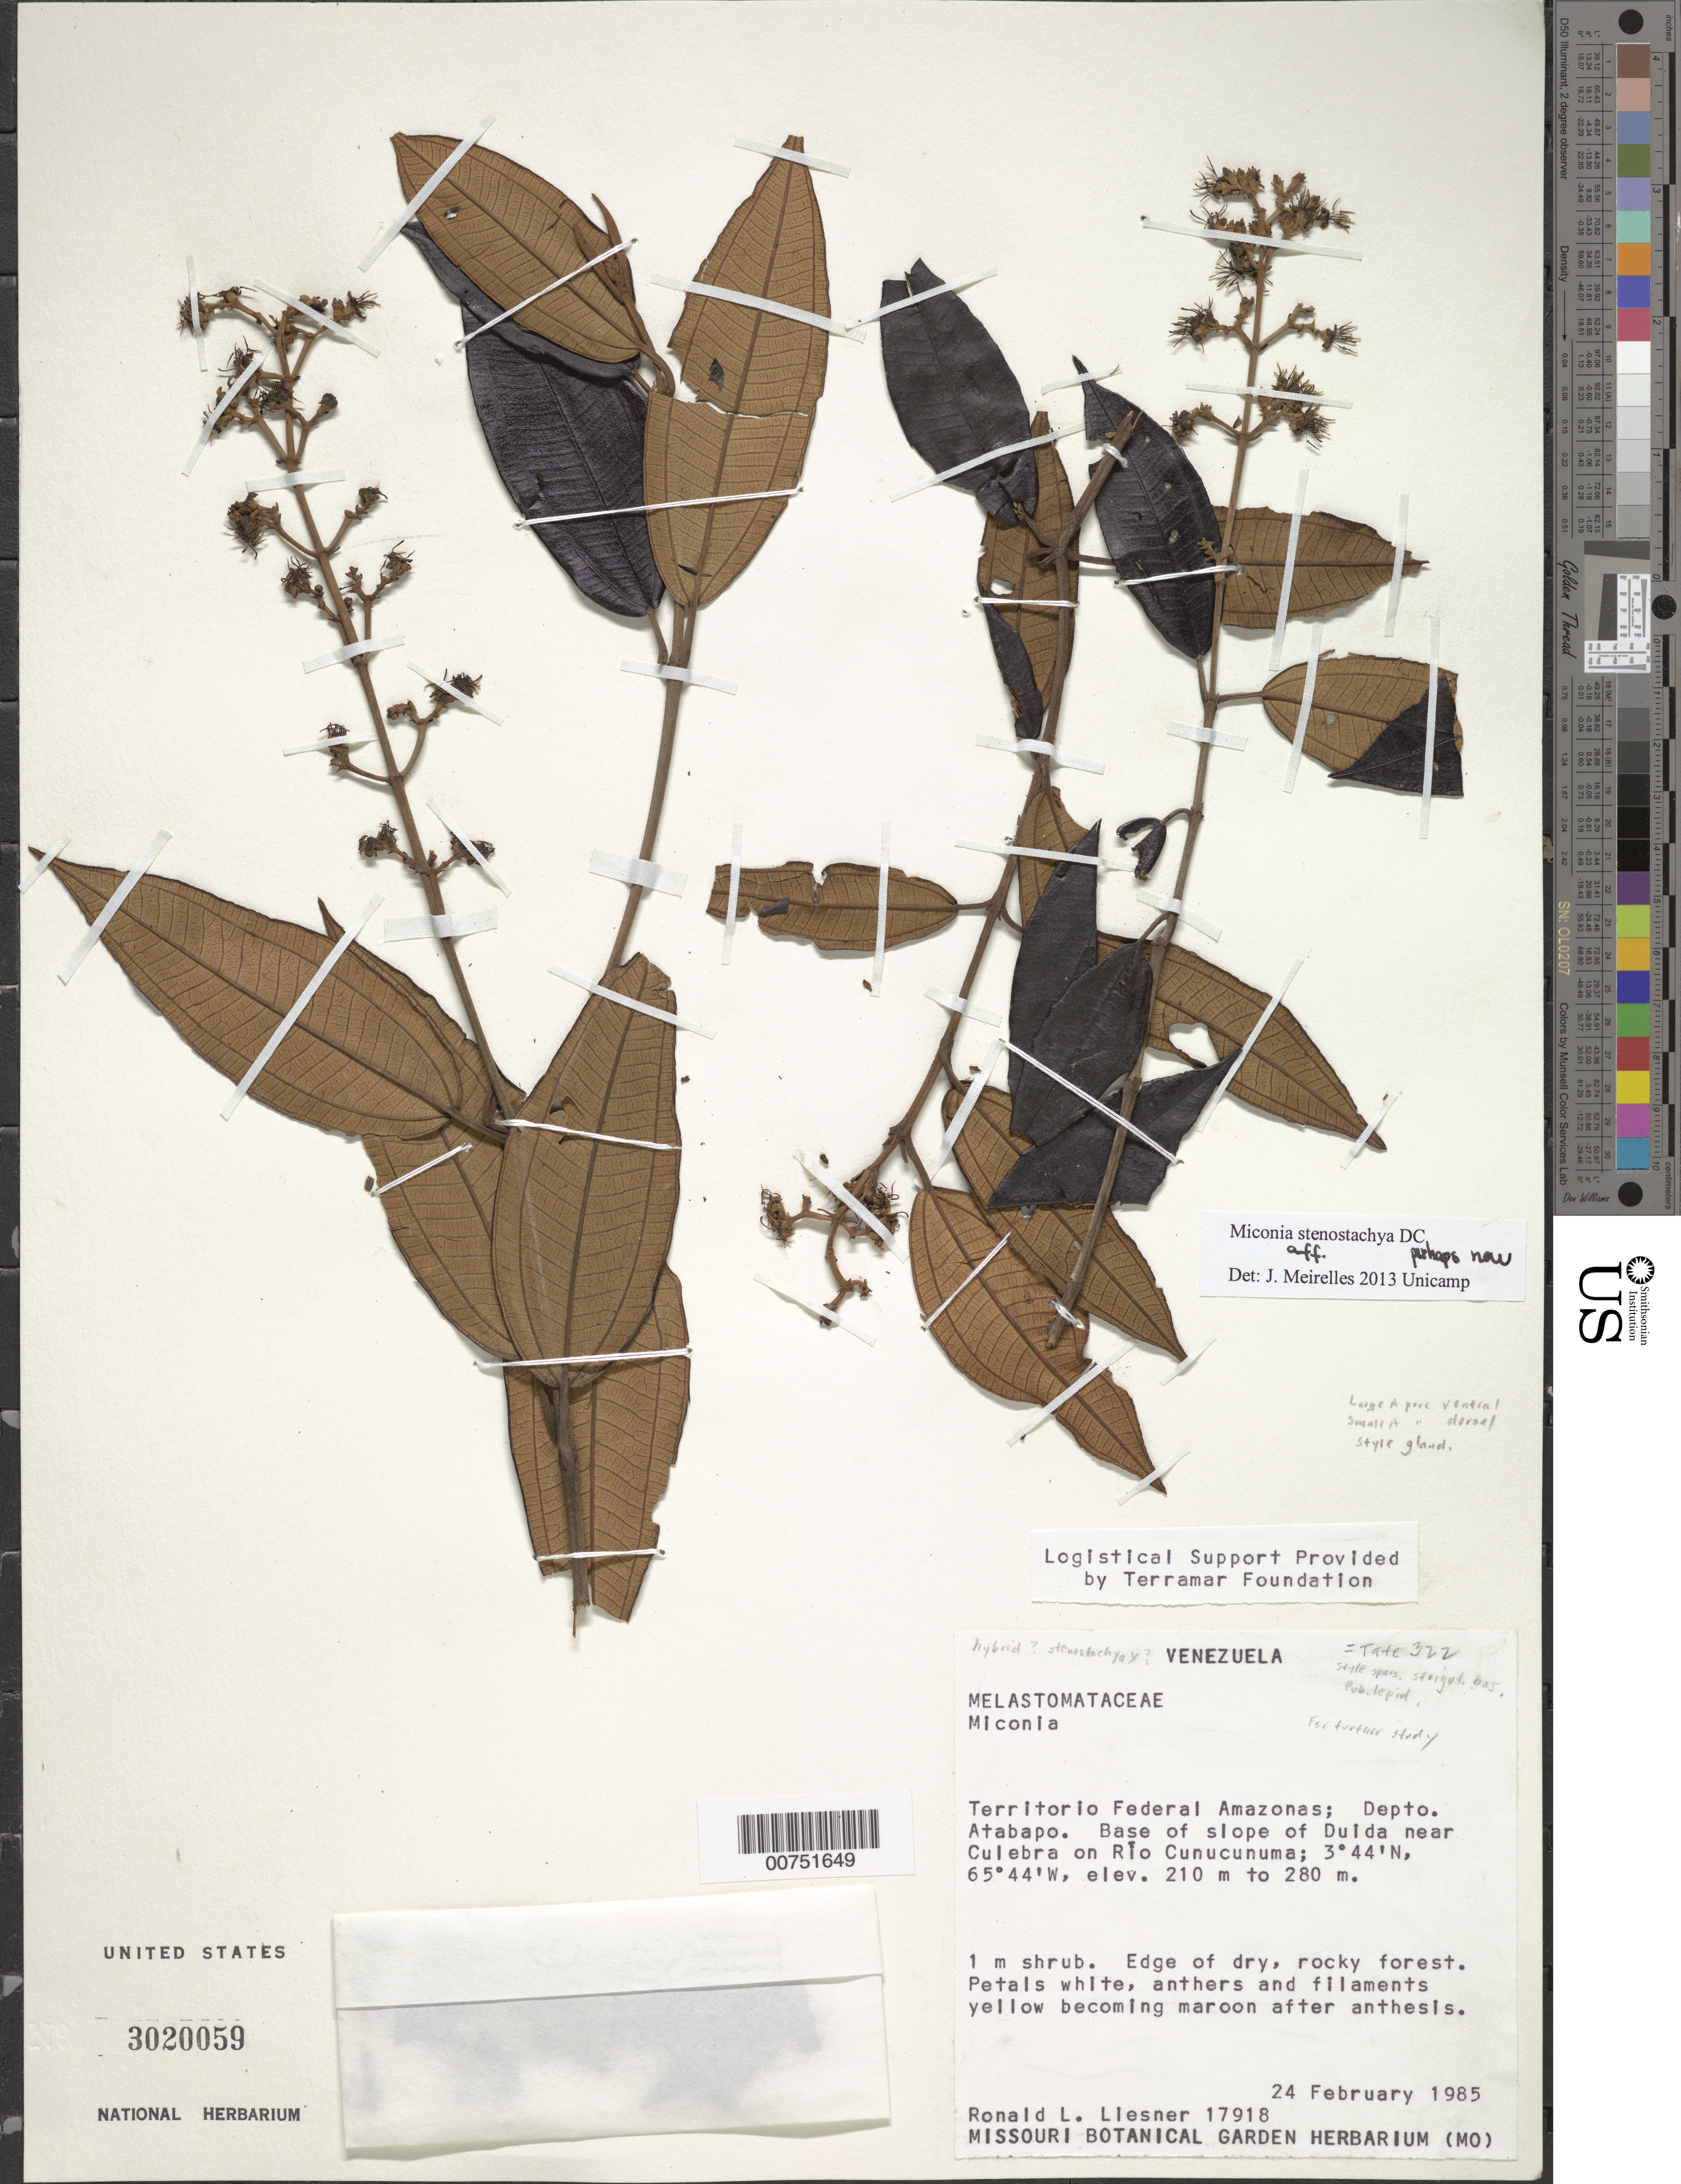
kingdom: Plantae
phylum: Tracheophyta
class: Magnoliopsida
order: Myrtales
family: Melastomataceae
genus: Miconia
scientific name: Miconia sp.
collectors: R. L. Liesner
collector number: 17918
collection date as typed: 24-Feb-85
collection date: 1985-02-24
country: Venezuela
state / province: Amazonas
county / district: Atabapo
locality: Duida, base of slope, near Culebra on Río Cunucunuma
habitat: Base of slope; edge of dry, rocky forest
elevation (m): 210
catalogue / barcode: US 3020059